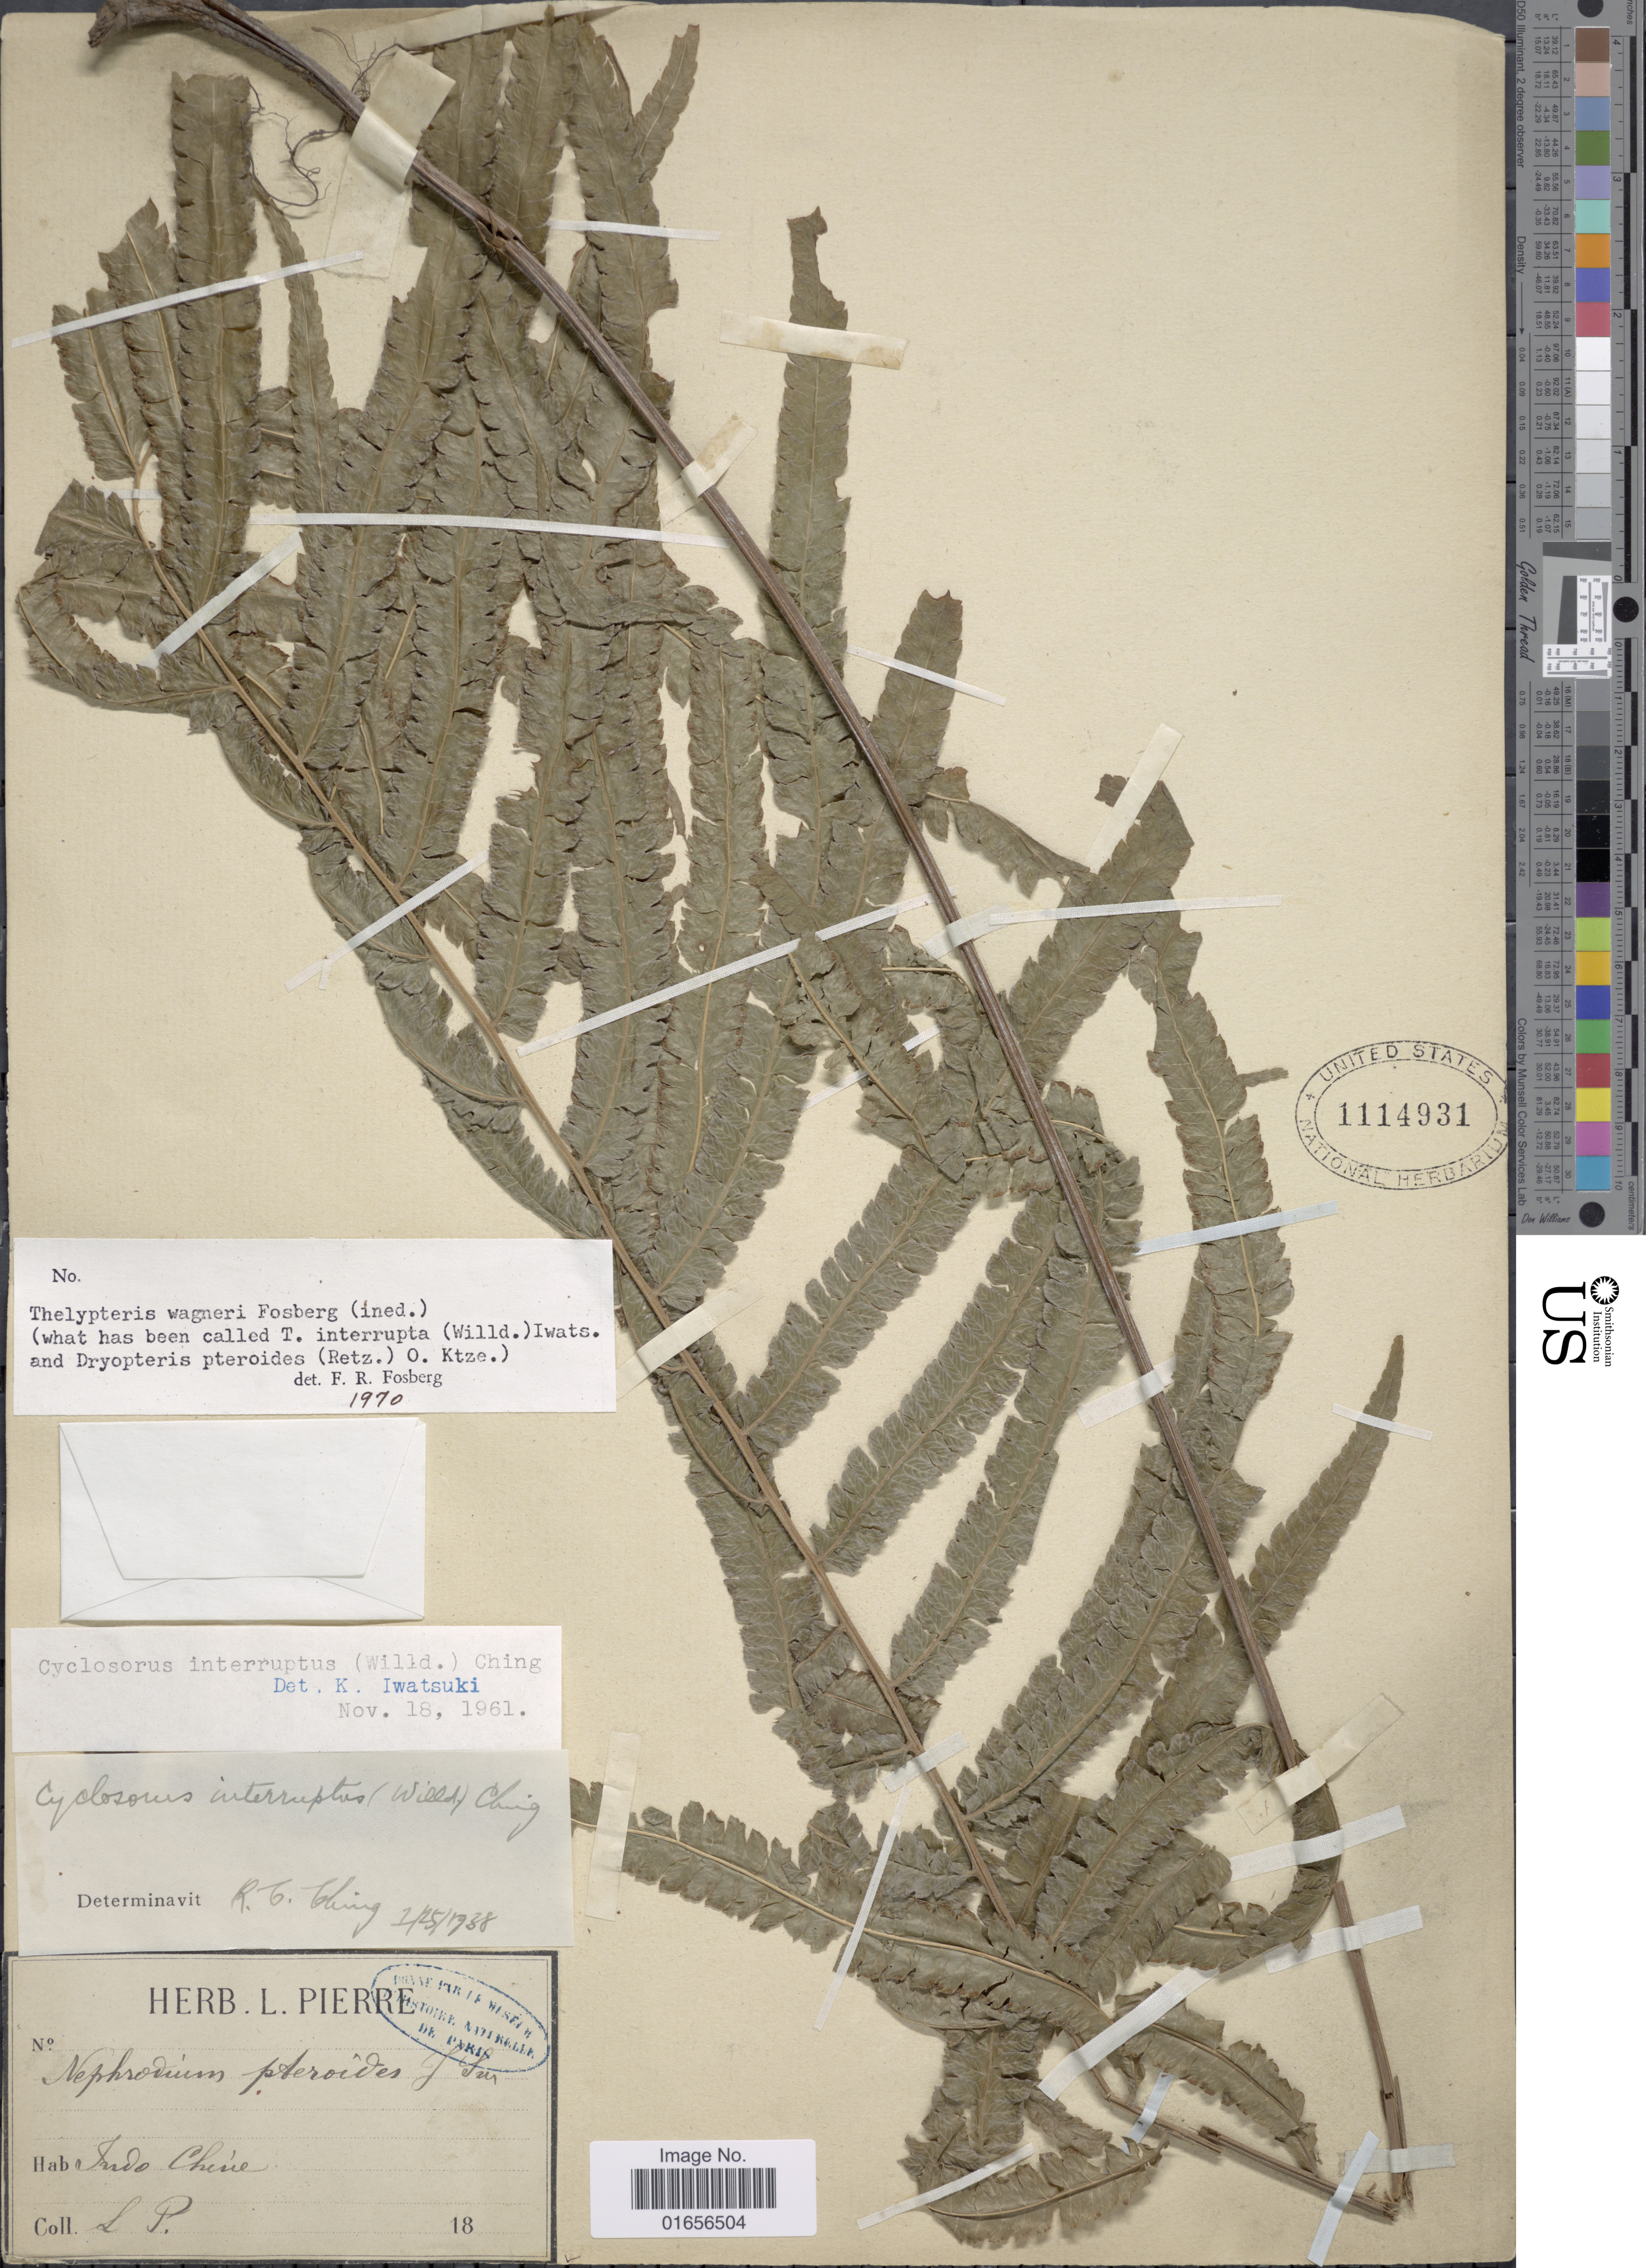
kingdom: Plantae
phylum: Tracheophyta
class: Polypodiopsida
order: Polypodiales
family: Thelypteridaceae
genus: Amphineuron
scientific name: Amphineuron terminans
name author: (J. Sm. ex Hook.) Holttum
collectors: L. Pierre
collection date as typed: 18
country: Vietnam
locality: Indochine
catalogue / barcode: US 1114931